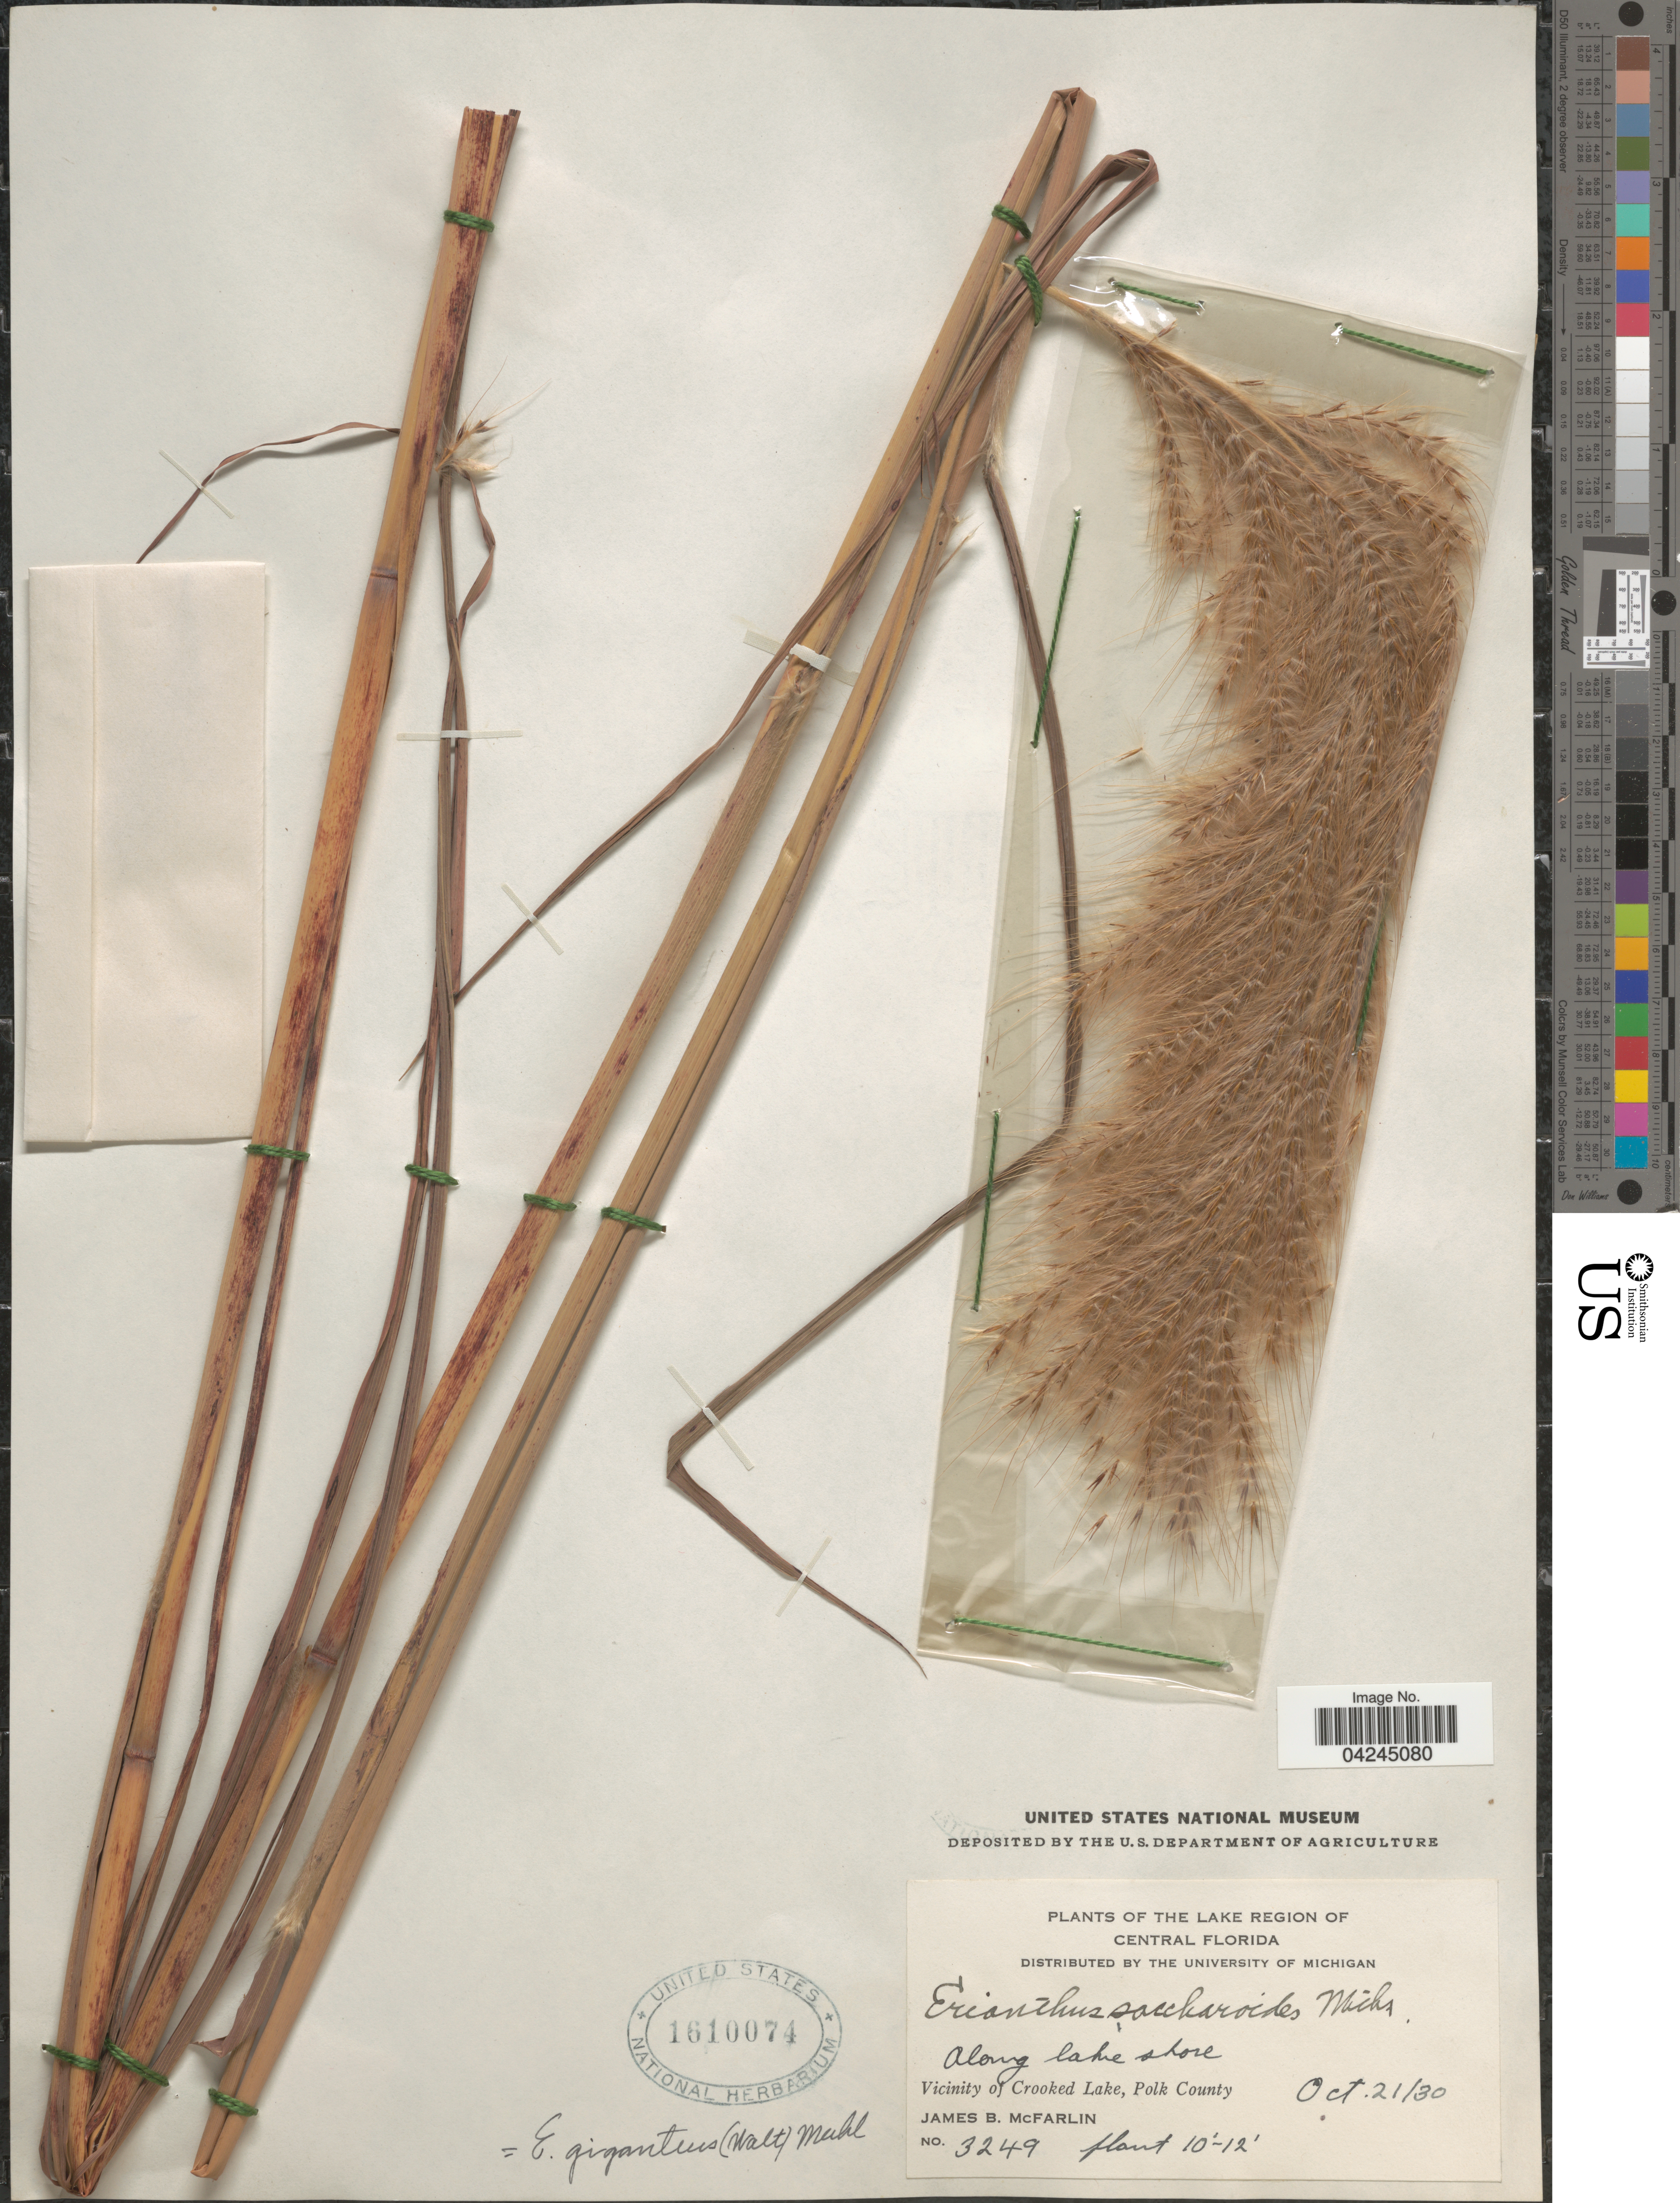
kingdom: Plantae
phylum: Tracheophyta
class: Liliopsida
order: Poales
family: Poaceae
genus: Erianthus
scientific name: Erianthus giganteus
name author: (Walter) P. Beauv.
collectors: J. McFarlin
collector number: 3249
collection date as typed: Transcribed d/m/y: 21/10/30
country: United States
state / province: Florida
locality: Lake Region of Central Florida. Along lake shore. Vicinity of Crooked Lake, Polk County.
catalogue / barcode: US 1610074